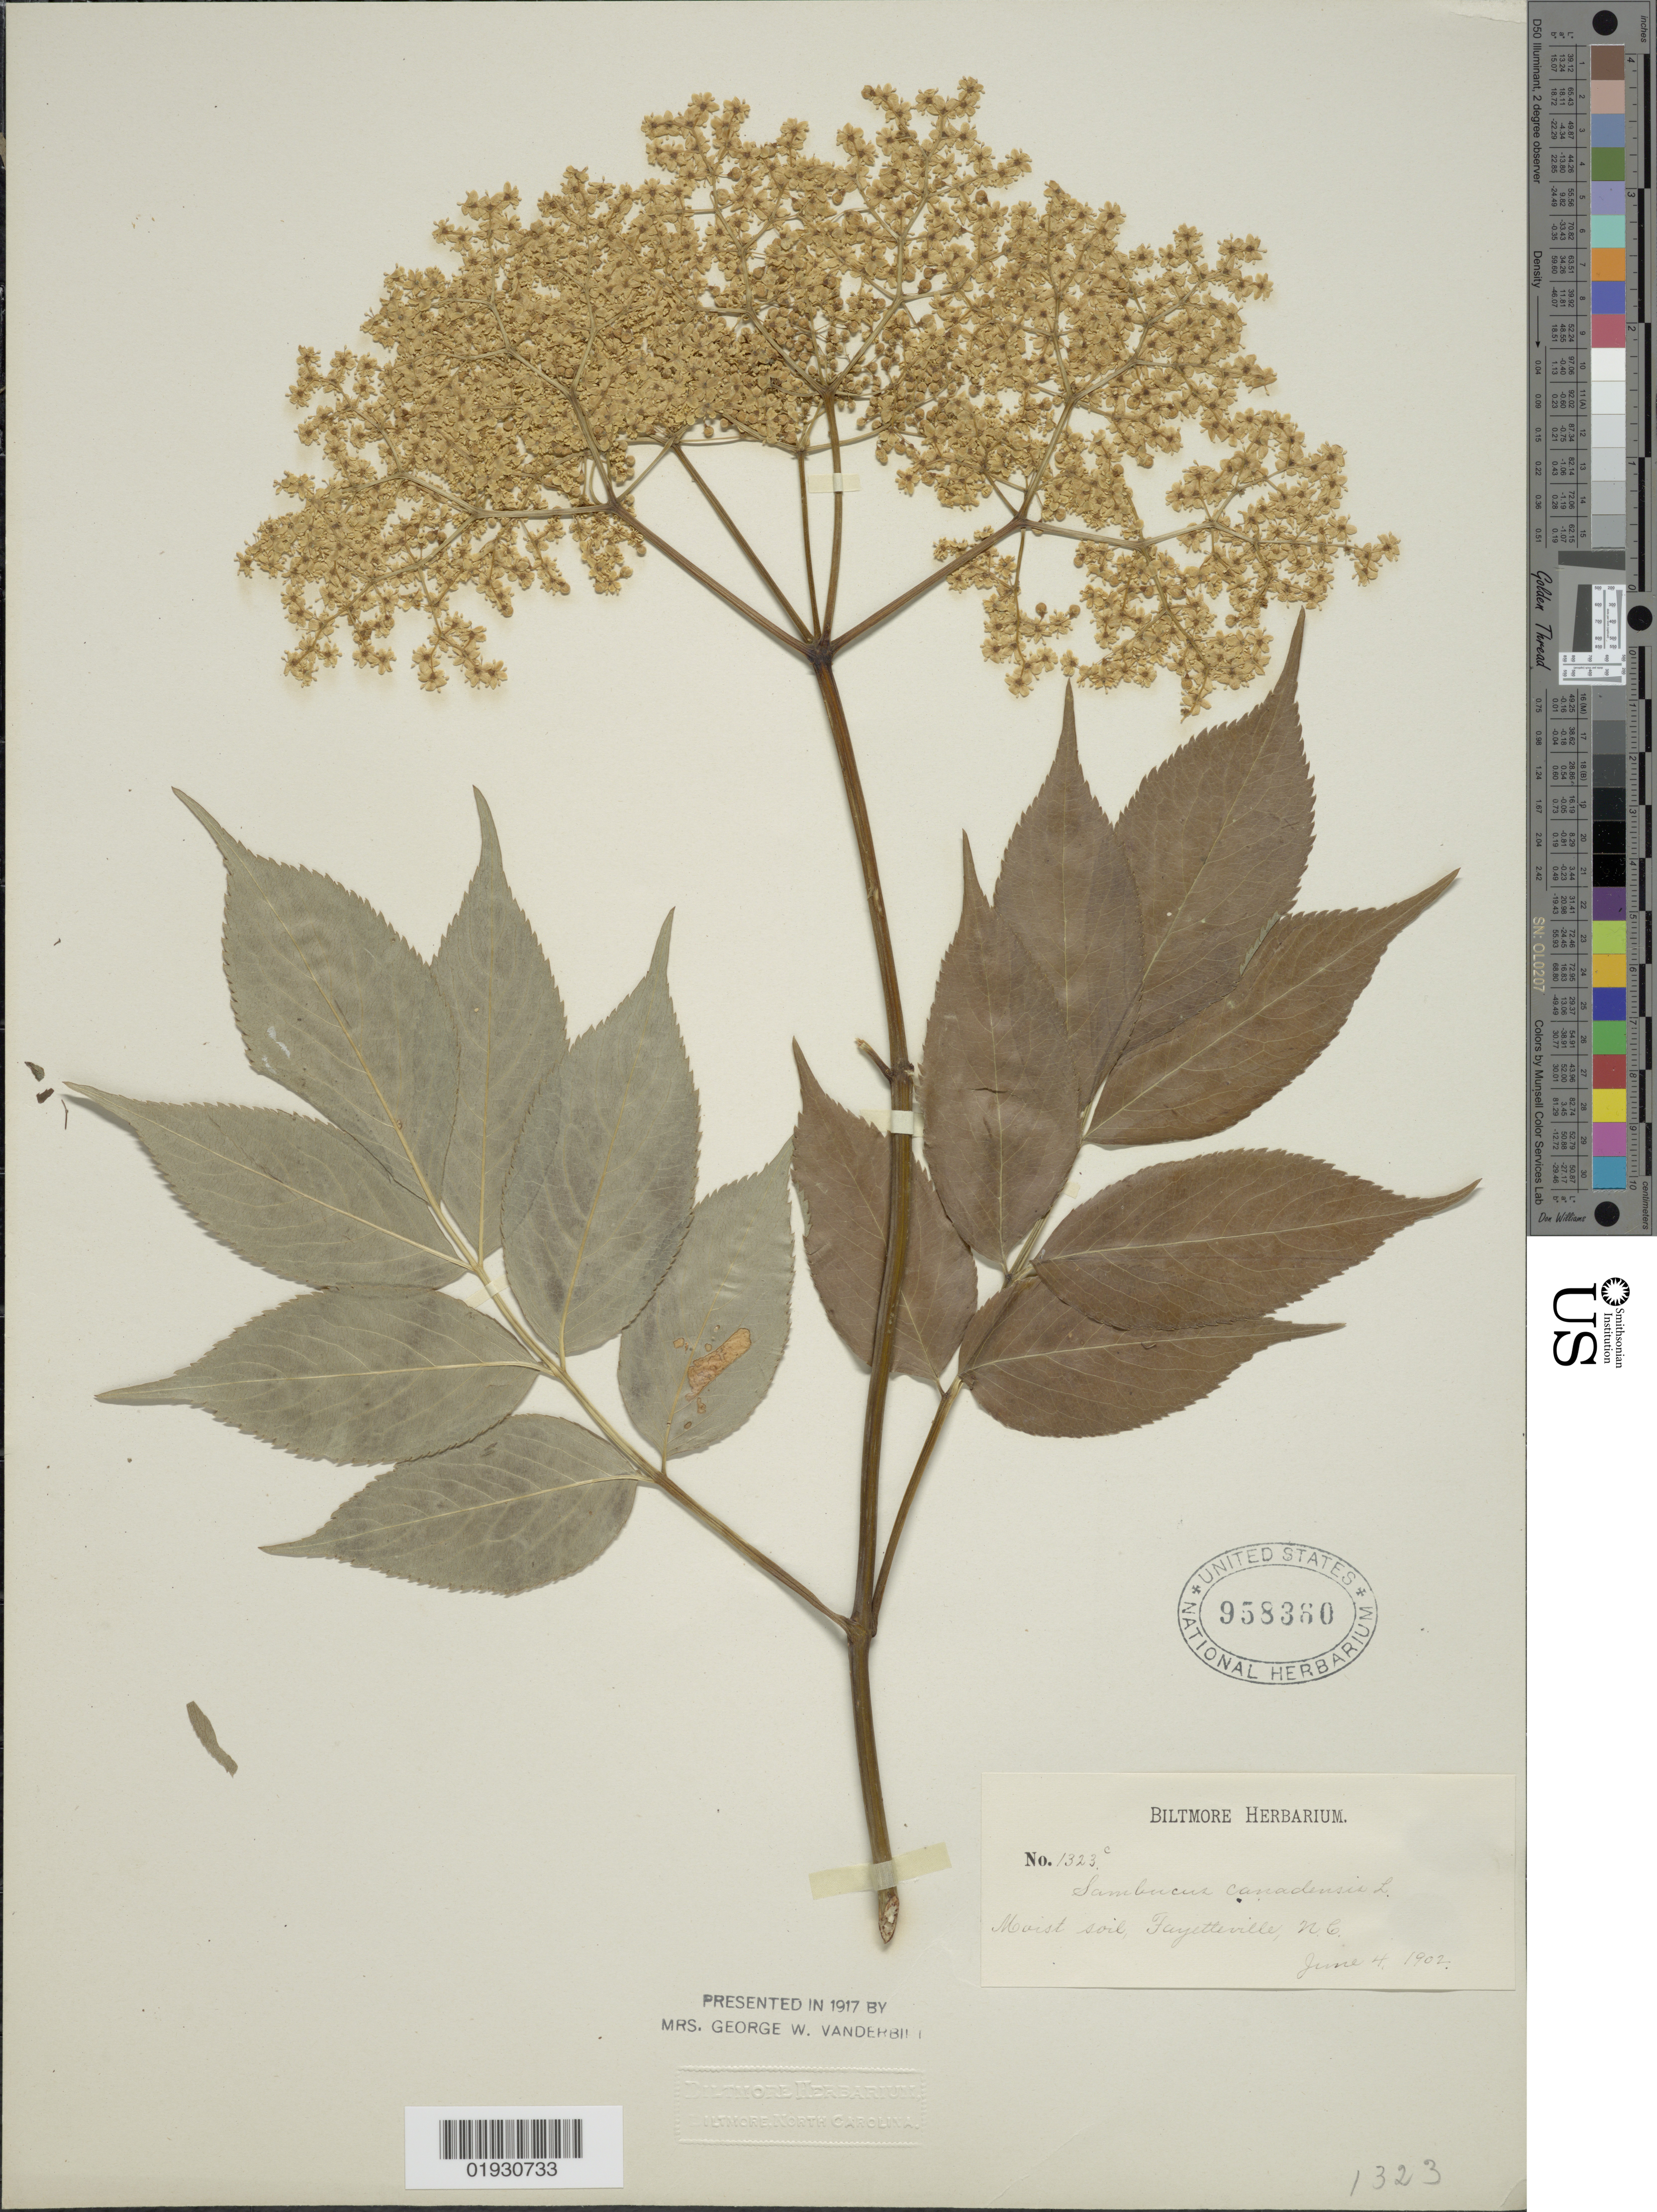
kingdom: Plantae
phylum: Tracheophyta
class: Magnoliopsida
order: Dipsacales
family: Viburnaceae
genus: Sambucus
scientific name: Sambucus canadensis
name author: L.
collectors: ex herb. Biltmore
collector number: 1323c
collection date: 1902-06-04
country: United States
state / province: North Carolina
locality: Fayetteville, N.C.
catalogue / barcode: US 958360